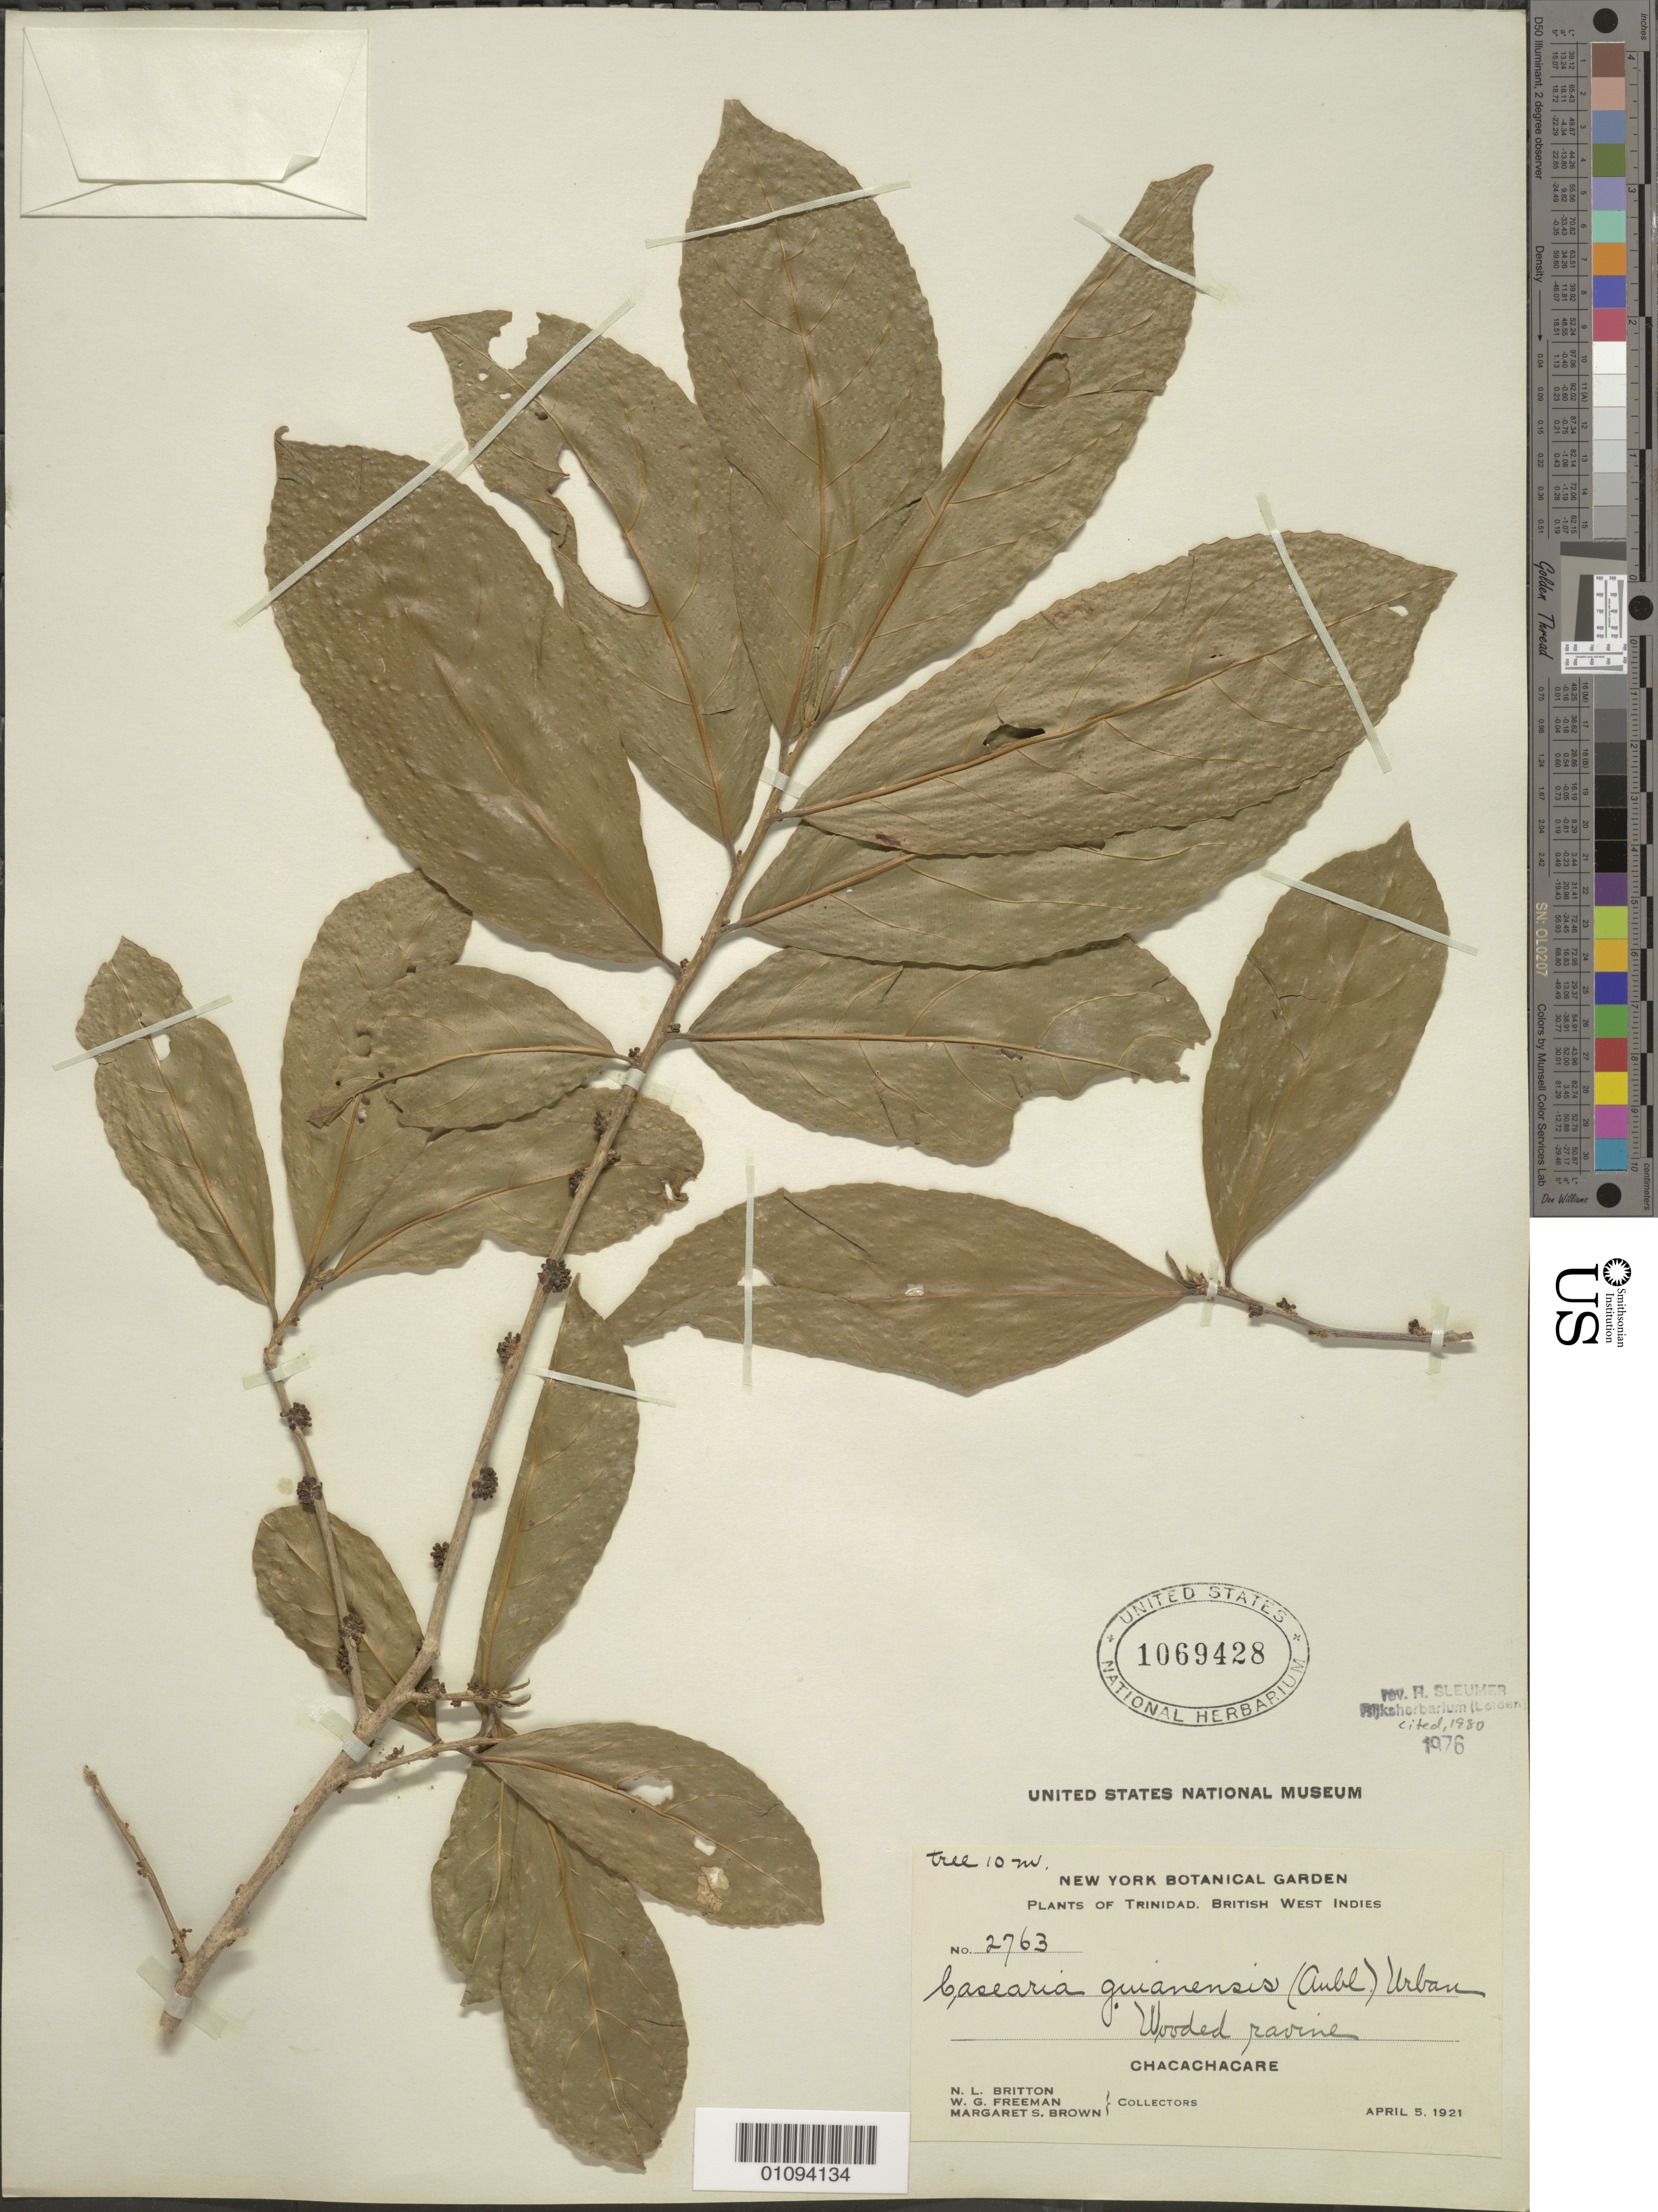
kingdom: Plantae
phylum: Tracheophyta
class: Magnoliopsida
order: Malpighiales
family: Salicaceae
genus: Casearia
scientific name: Casearia guianensis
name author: (Aubl.) Urb.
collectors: N. Britton, W. Freeman & M. S. Brown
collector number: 2763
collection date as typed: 05 Apr 1921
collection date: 1921-04-05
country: Trinidad and Tobago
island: Chacachacare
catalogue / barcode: US 1069428